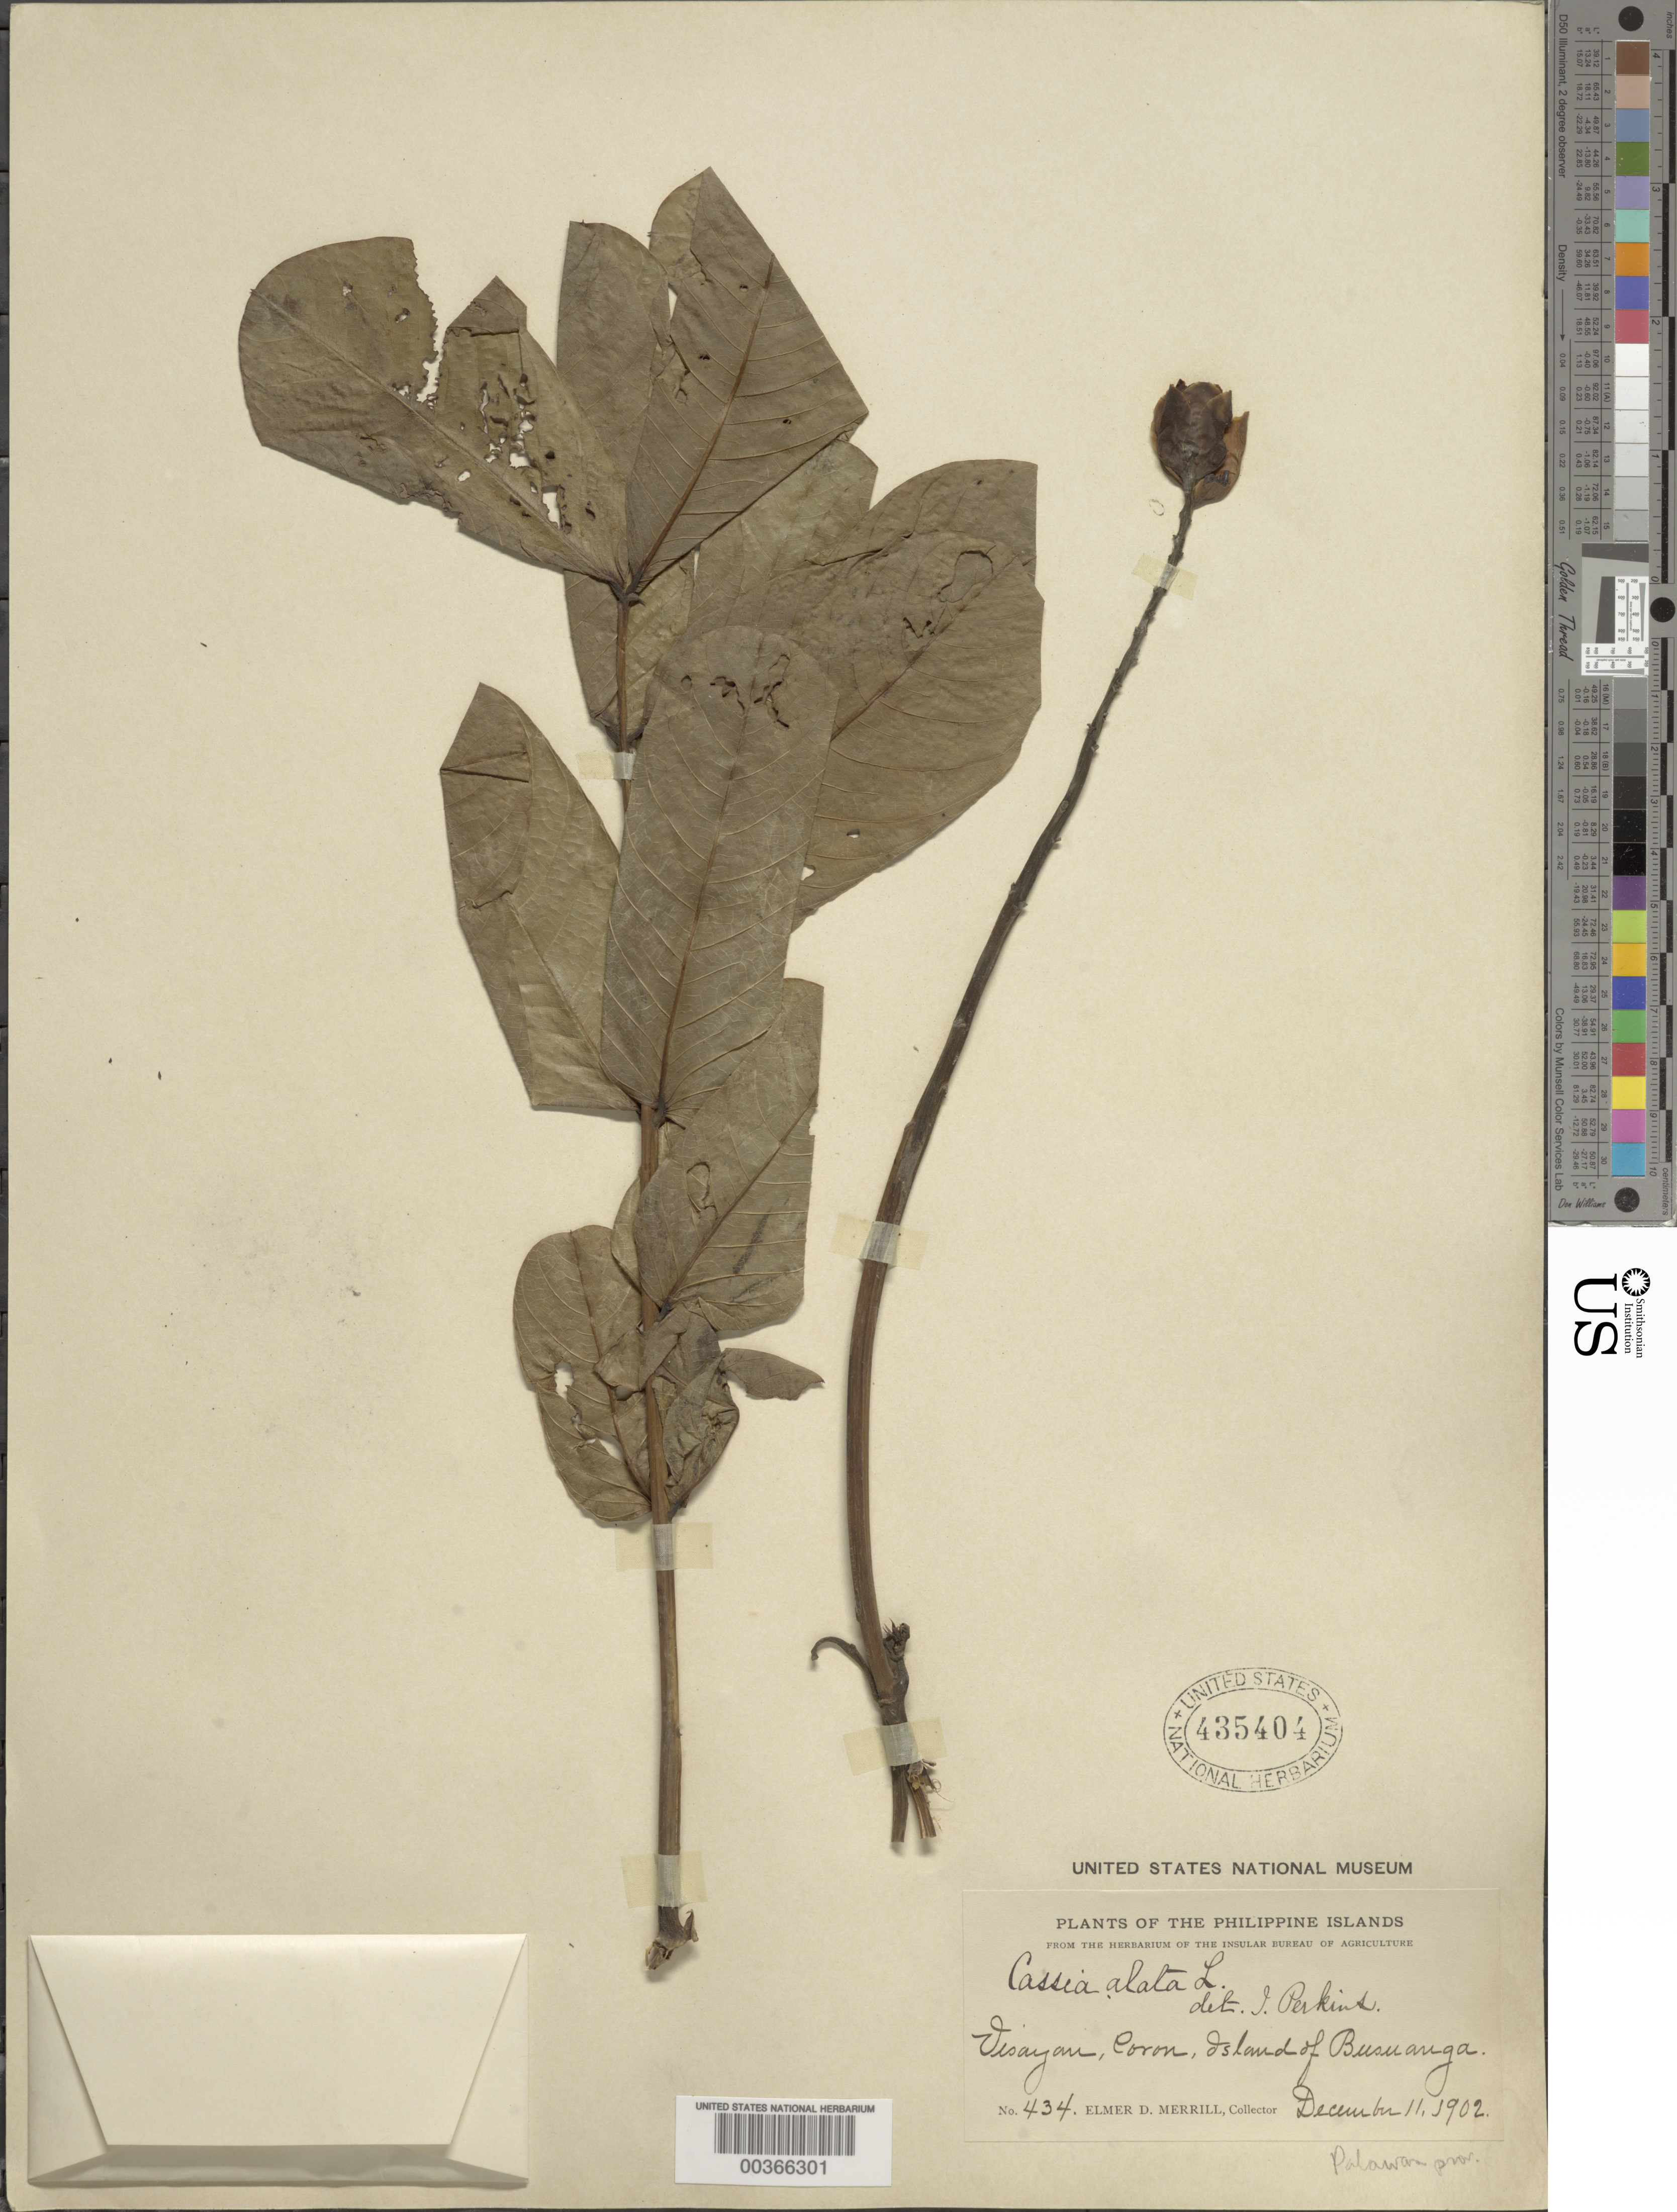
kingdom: Plantae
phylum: Tracheophyta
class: Magnoliopsida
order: Fabales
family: Fabaceae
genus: Senna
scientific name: Senna alata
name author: (L.) Roxb.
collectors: E. D. Merrill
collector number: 434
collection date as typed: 11 Dec 1902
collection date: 1902-12-11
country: Philippines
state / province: Mimaropa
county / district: Palawan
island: Palawan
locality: Busuanga i.; visayan, coron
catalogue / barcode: US 435404